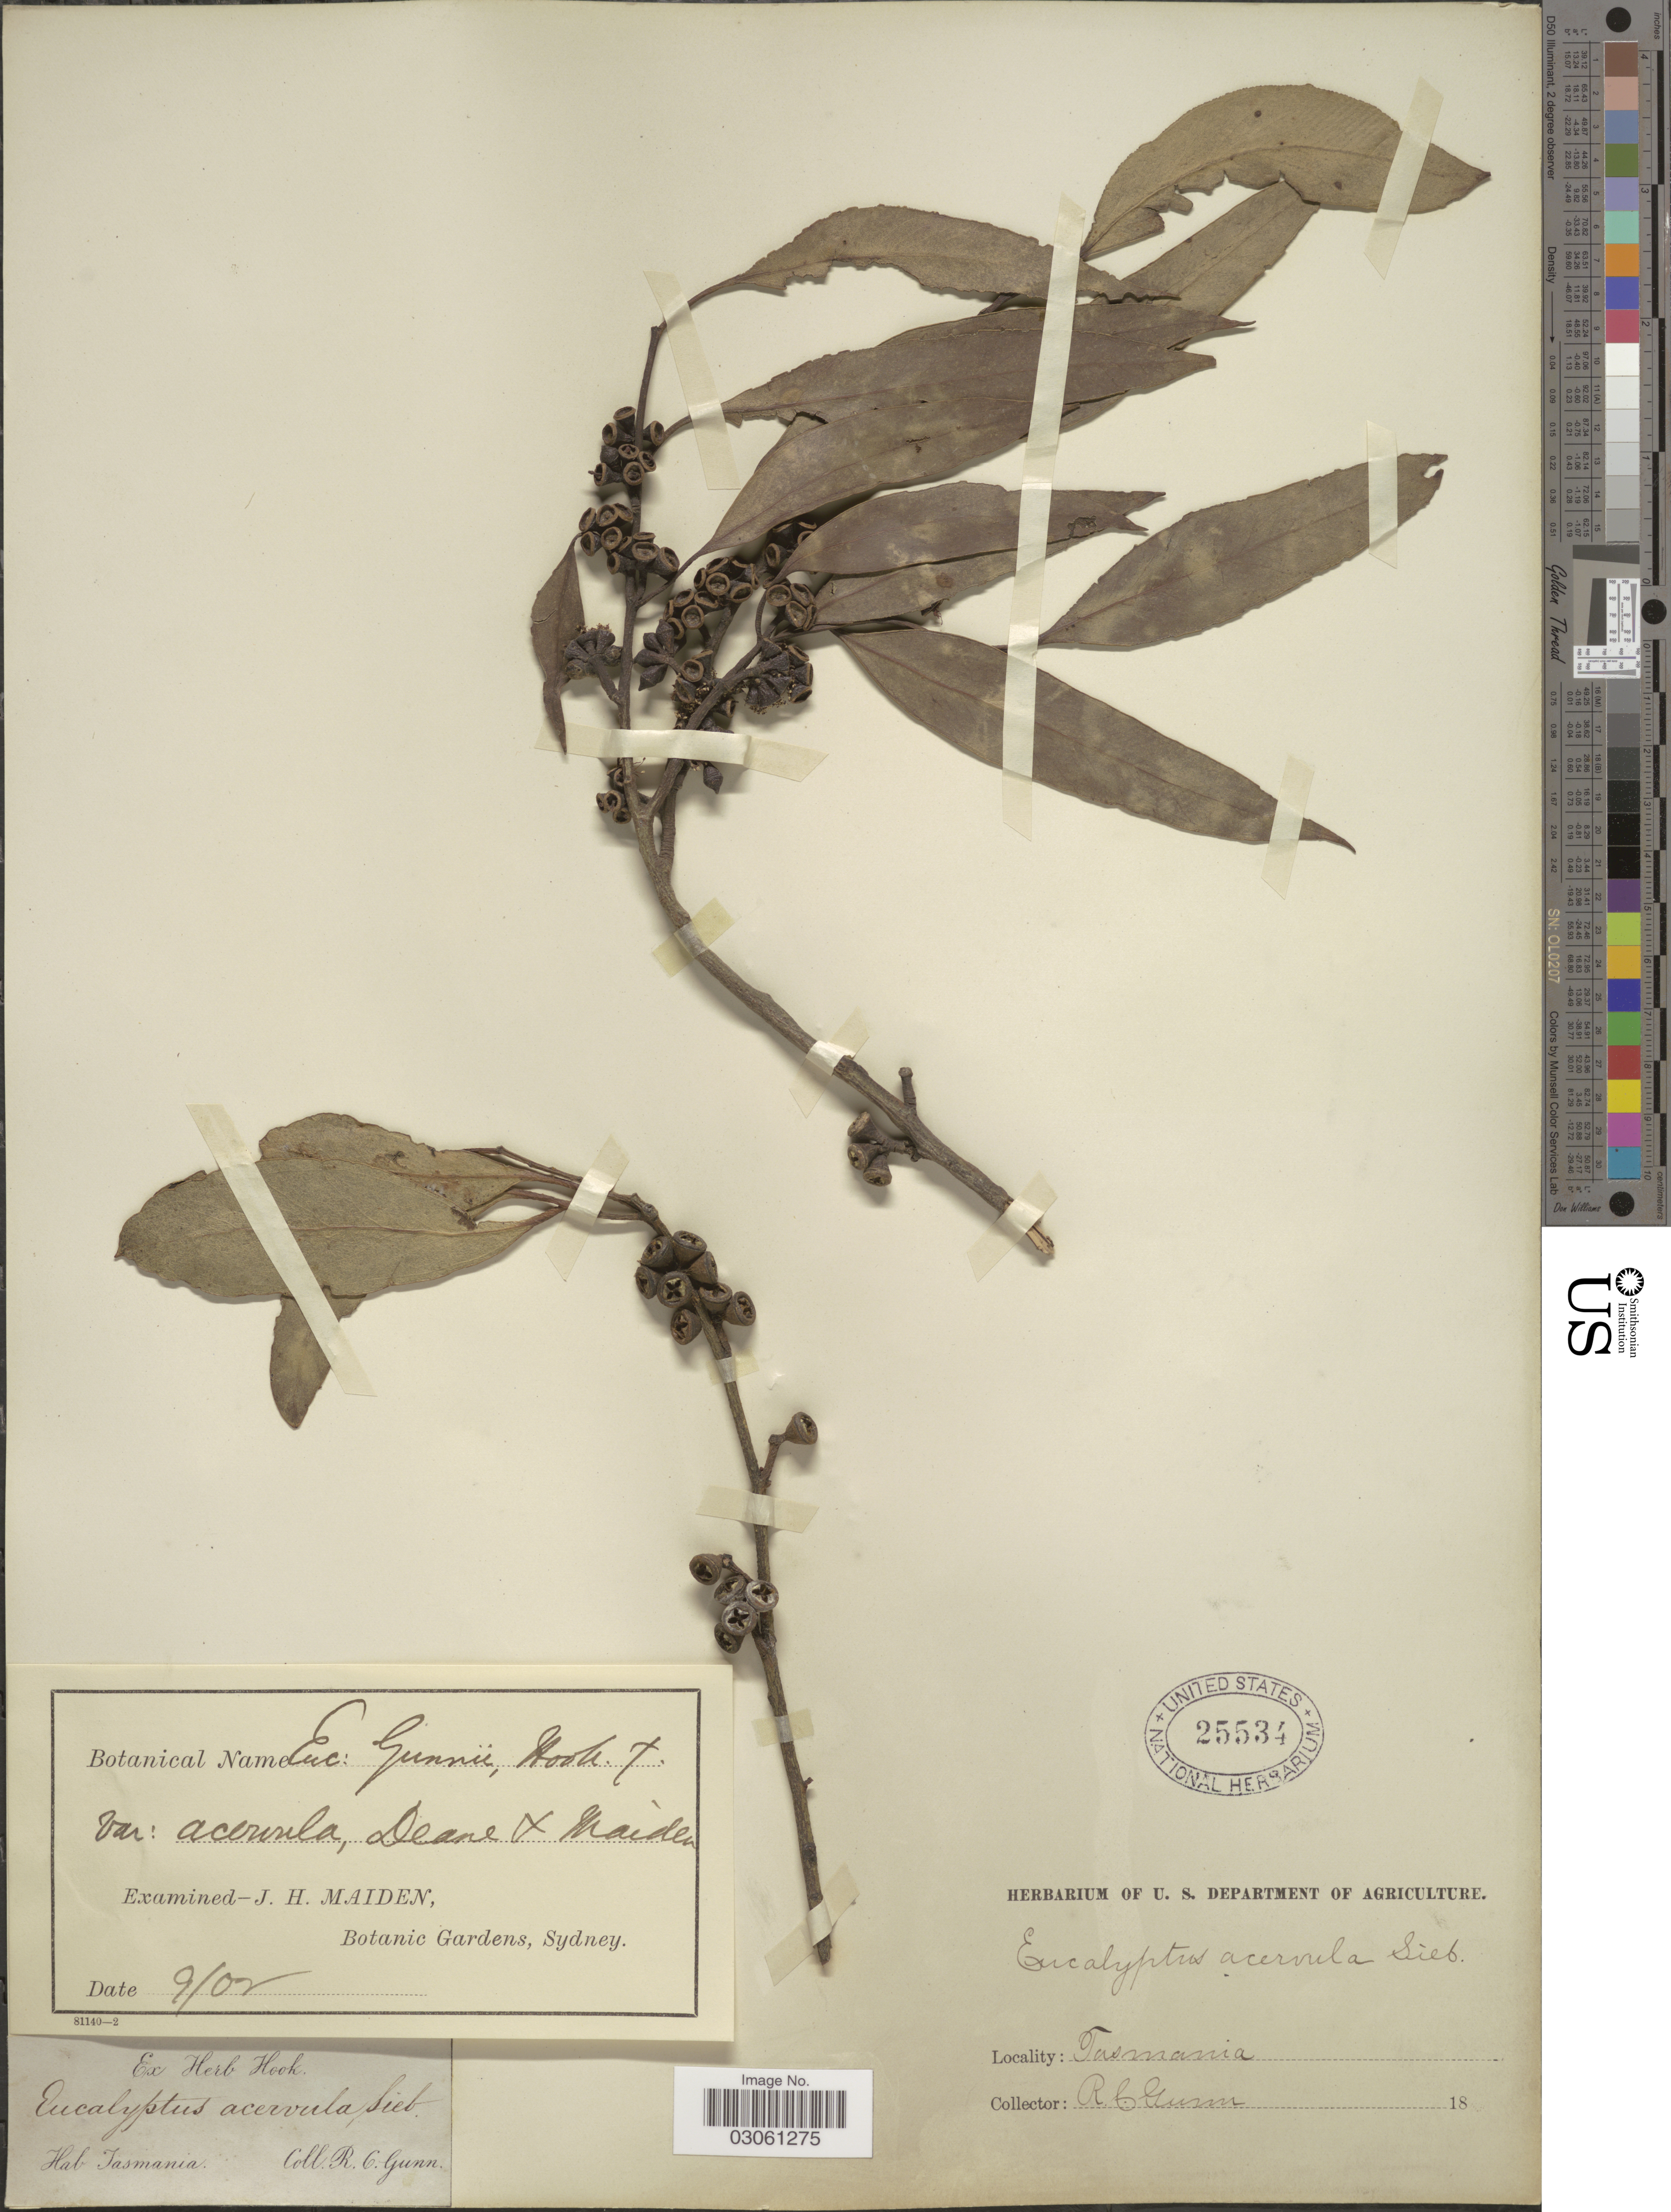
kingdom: Plantae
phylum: Tracheophyta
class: Magnoliopsida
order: Myrtales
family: Myrtaceae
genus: Eucalyptus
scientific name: Eucalyptus gunnii var. acervula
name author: H. Deane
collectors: R. Gunn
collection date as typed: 18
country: Australia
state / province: Tasmania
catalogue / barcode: US 25534